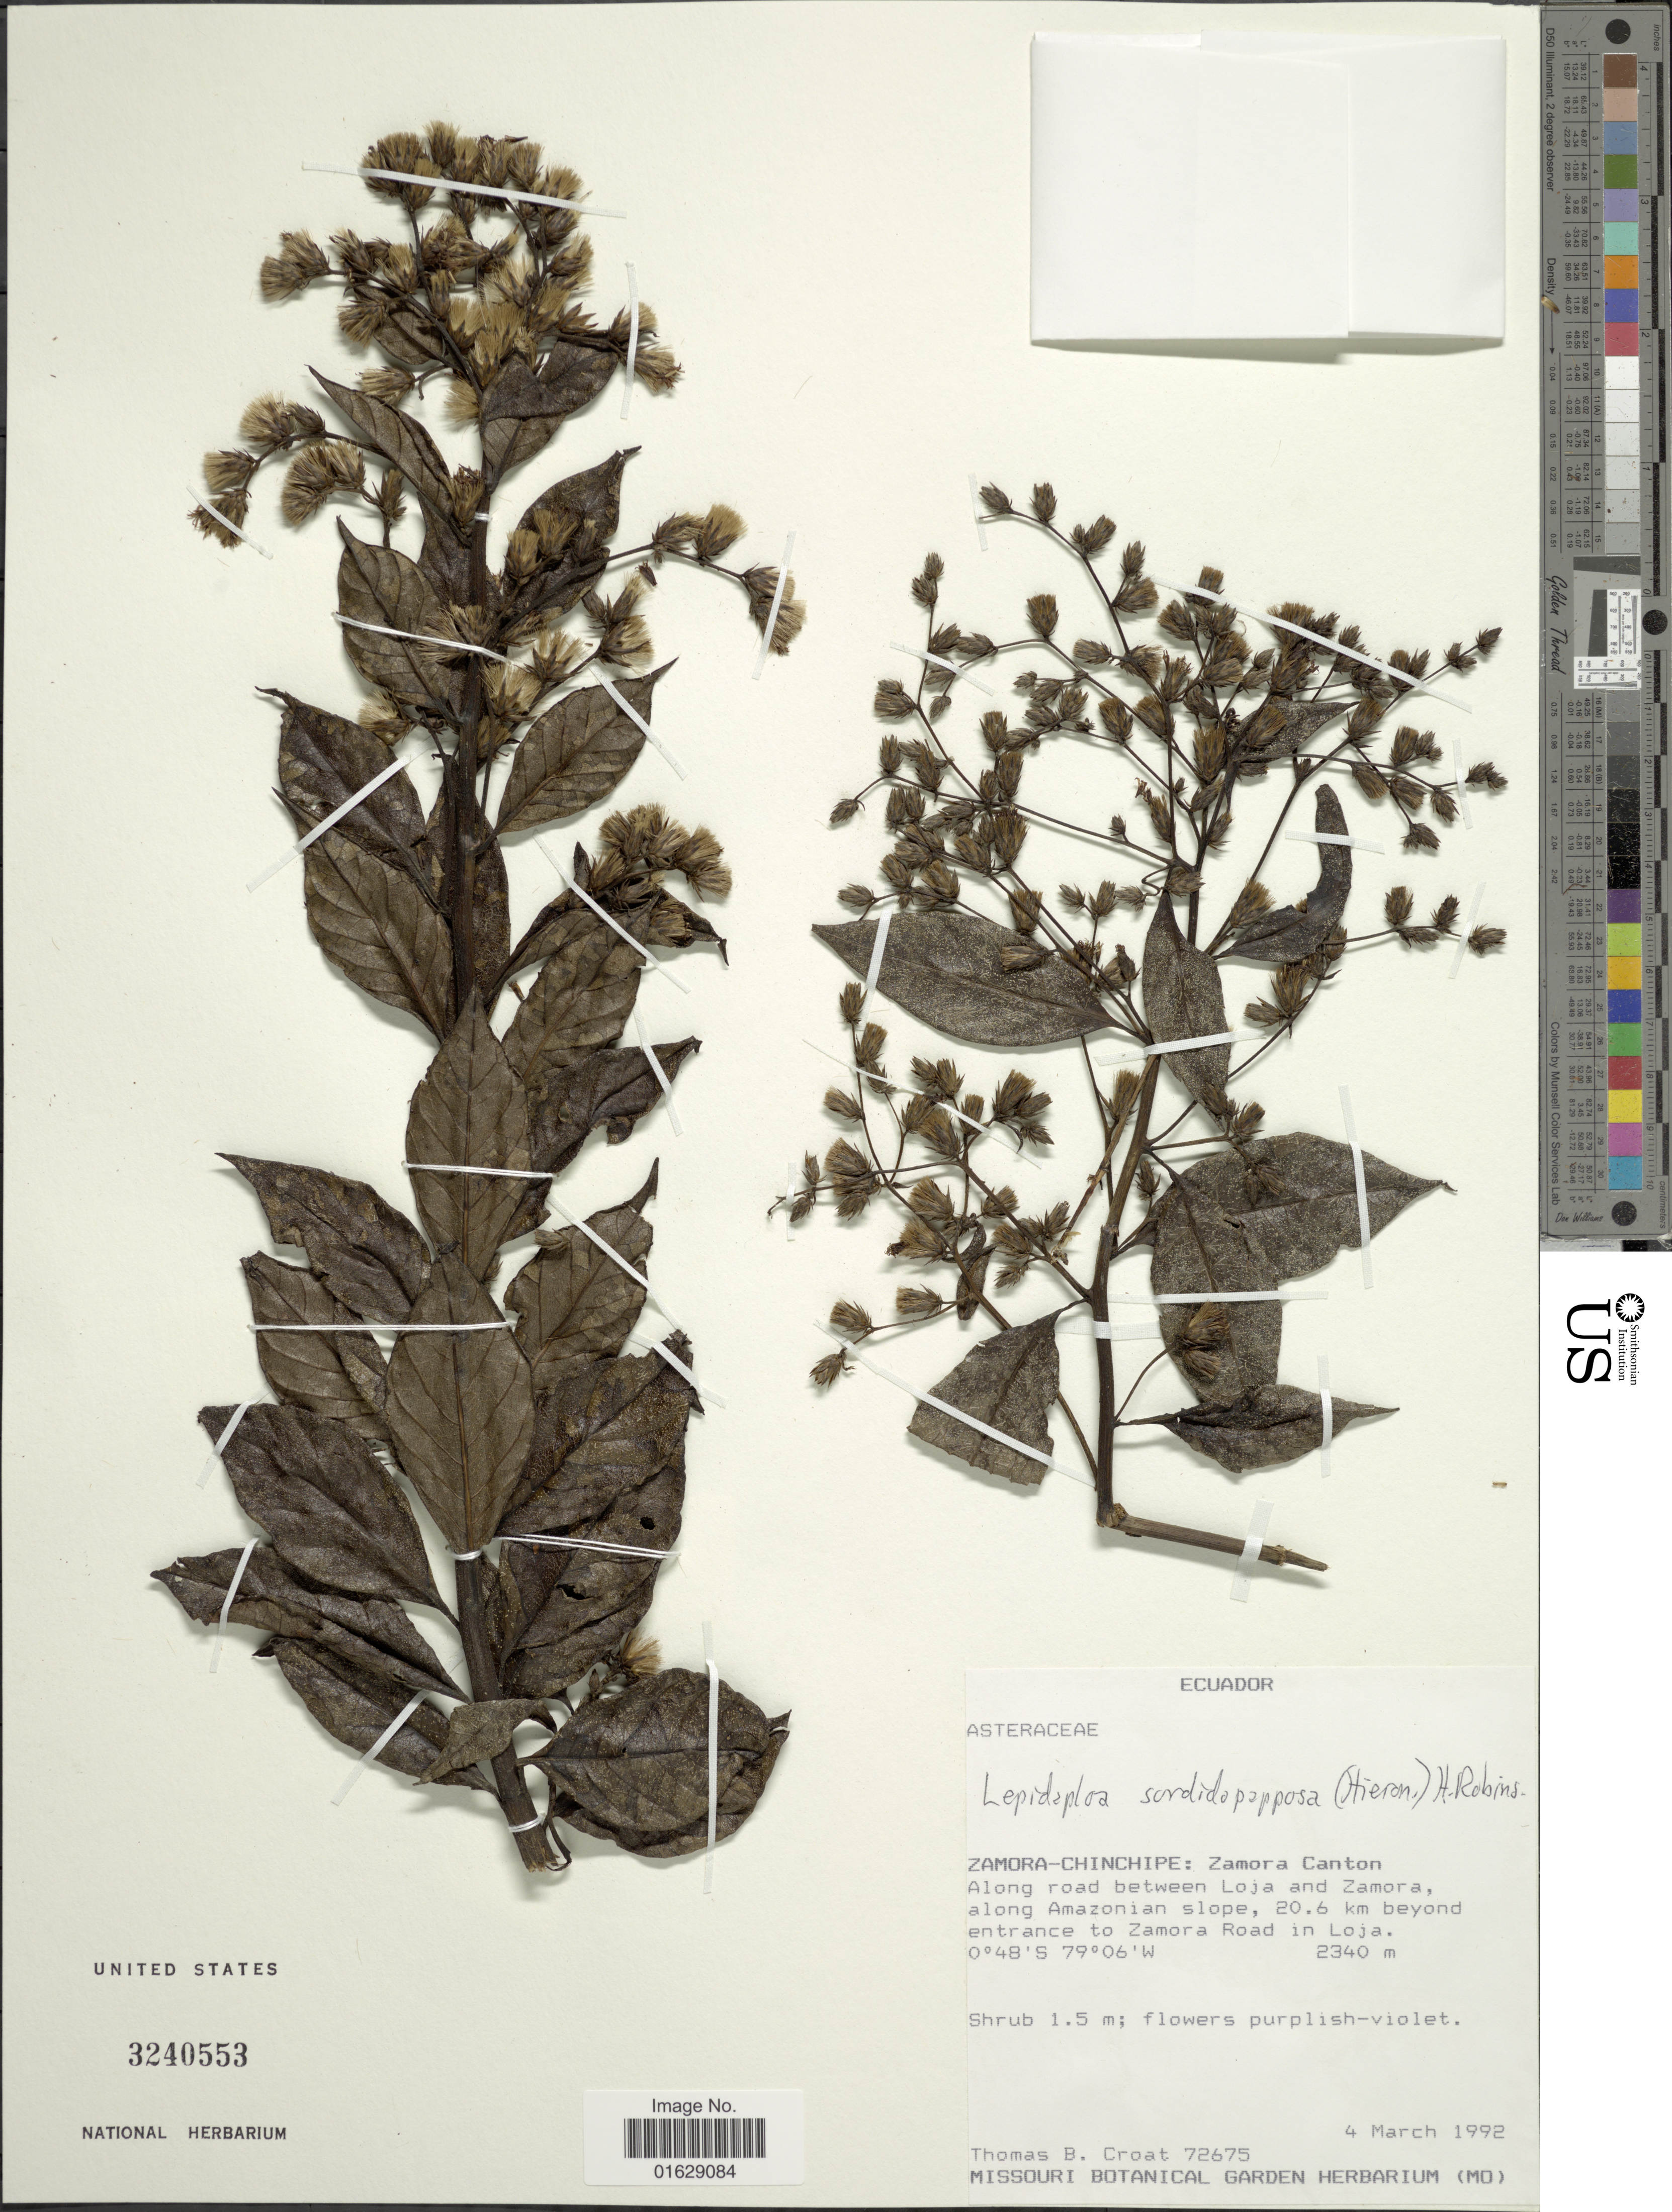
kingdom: Plantae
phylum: Tracheophyta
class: Magnoliopsida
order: Asterales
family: Asteraceae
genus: Lepidaploa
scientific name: Lepidaploa sordidopapposa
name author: (Hieron.) H. Rob.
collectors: T. B. Croat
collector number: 72675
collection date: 1992-03-04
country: Ecuador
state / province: Zamora-Chinchipe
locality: Zamora Canton. Along road between Loja and Zamora, along Amazonian slope, 20.6 km beyond entrance to Zamora Road in Loja.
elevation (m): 2340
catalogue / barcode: US 3240553